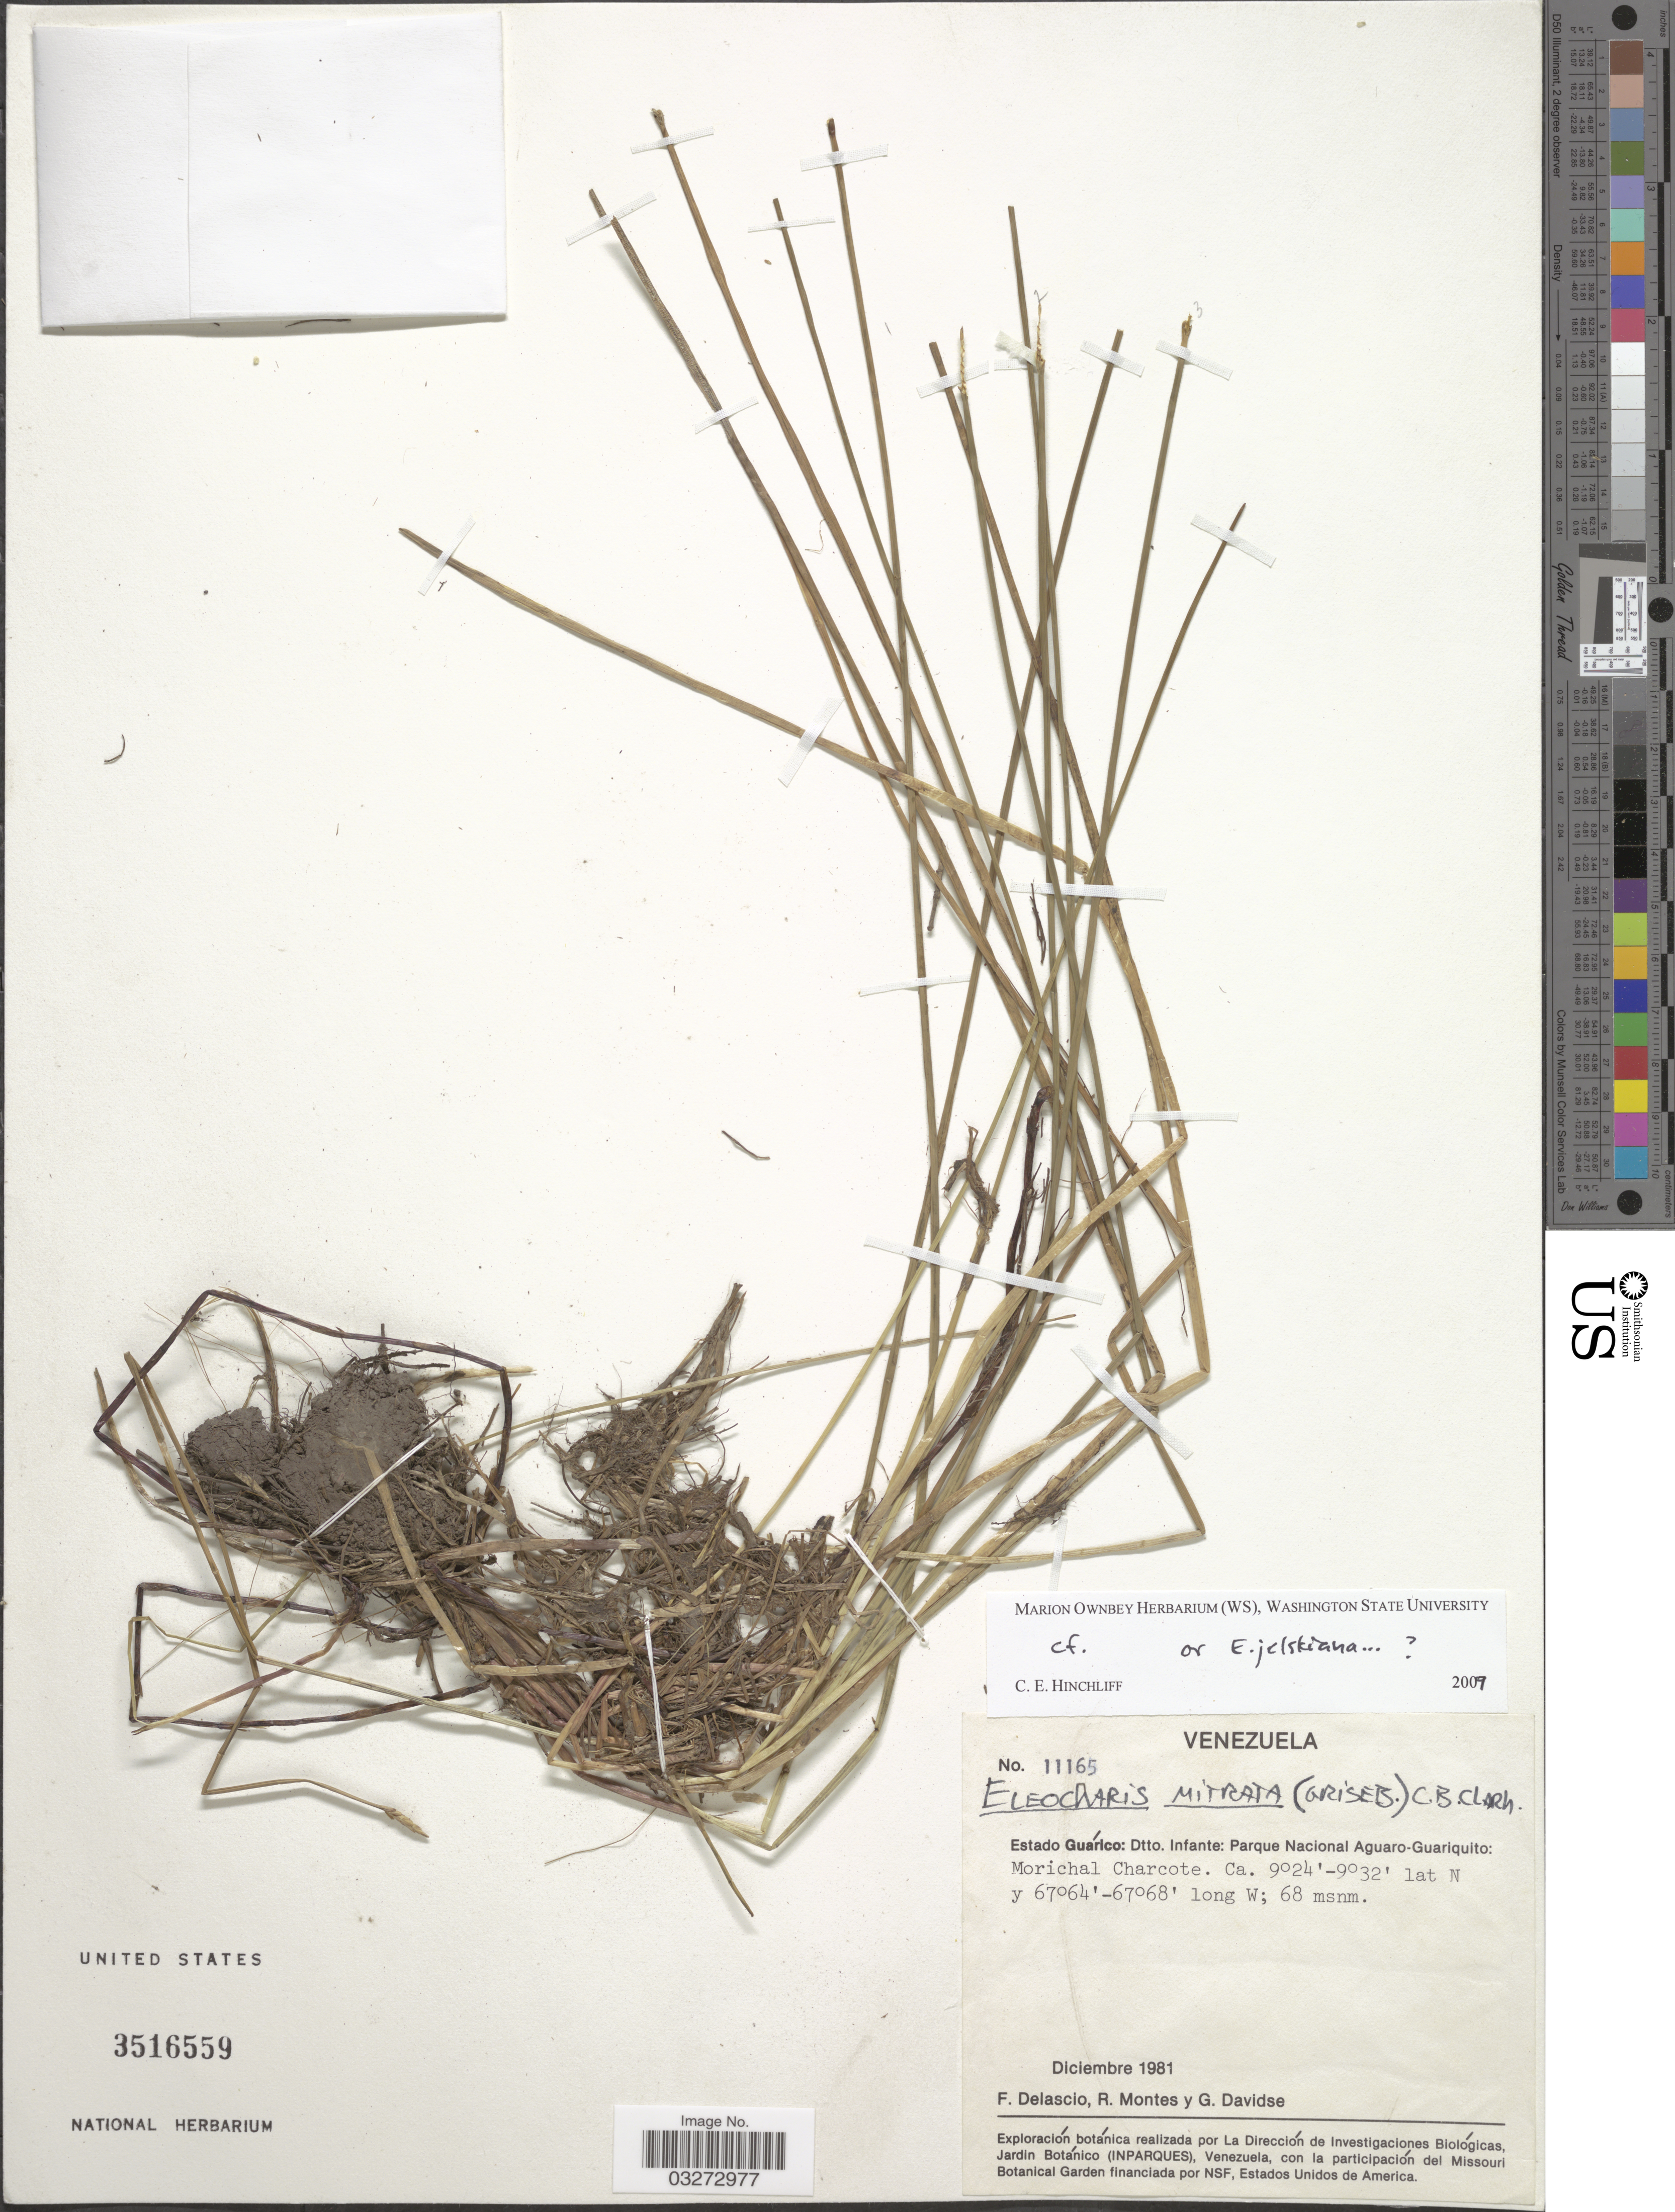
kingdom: Plantae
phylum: Tracheophyta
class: Liliopsida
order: Poales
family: Cyperaceae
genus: Eleocharis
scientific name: Eleocharis sp.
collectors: F. Delascio C., R. Montes & G. Davidse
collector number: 11165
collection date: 1981-12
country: Venezuela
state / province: Guárico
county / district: Leonardo Infante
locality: Dtto. Infante: Parque Nacional Aguaro-Guariquito: Morichal Charcote.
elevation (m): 68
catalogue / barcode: US 3516559